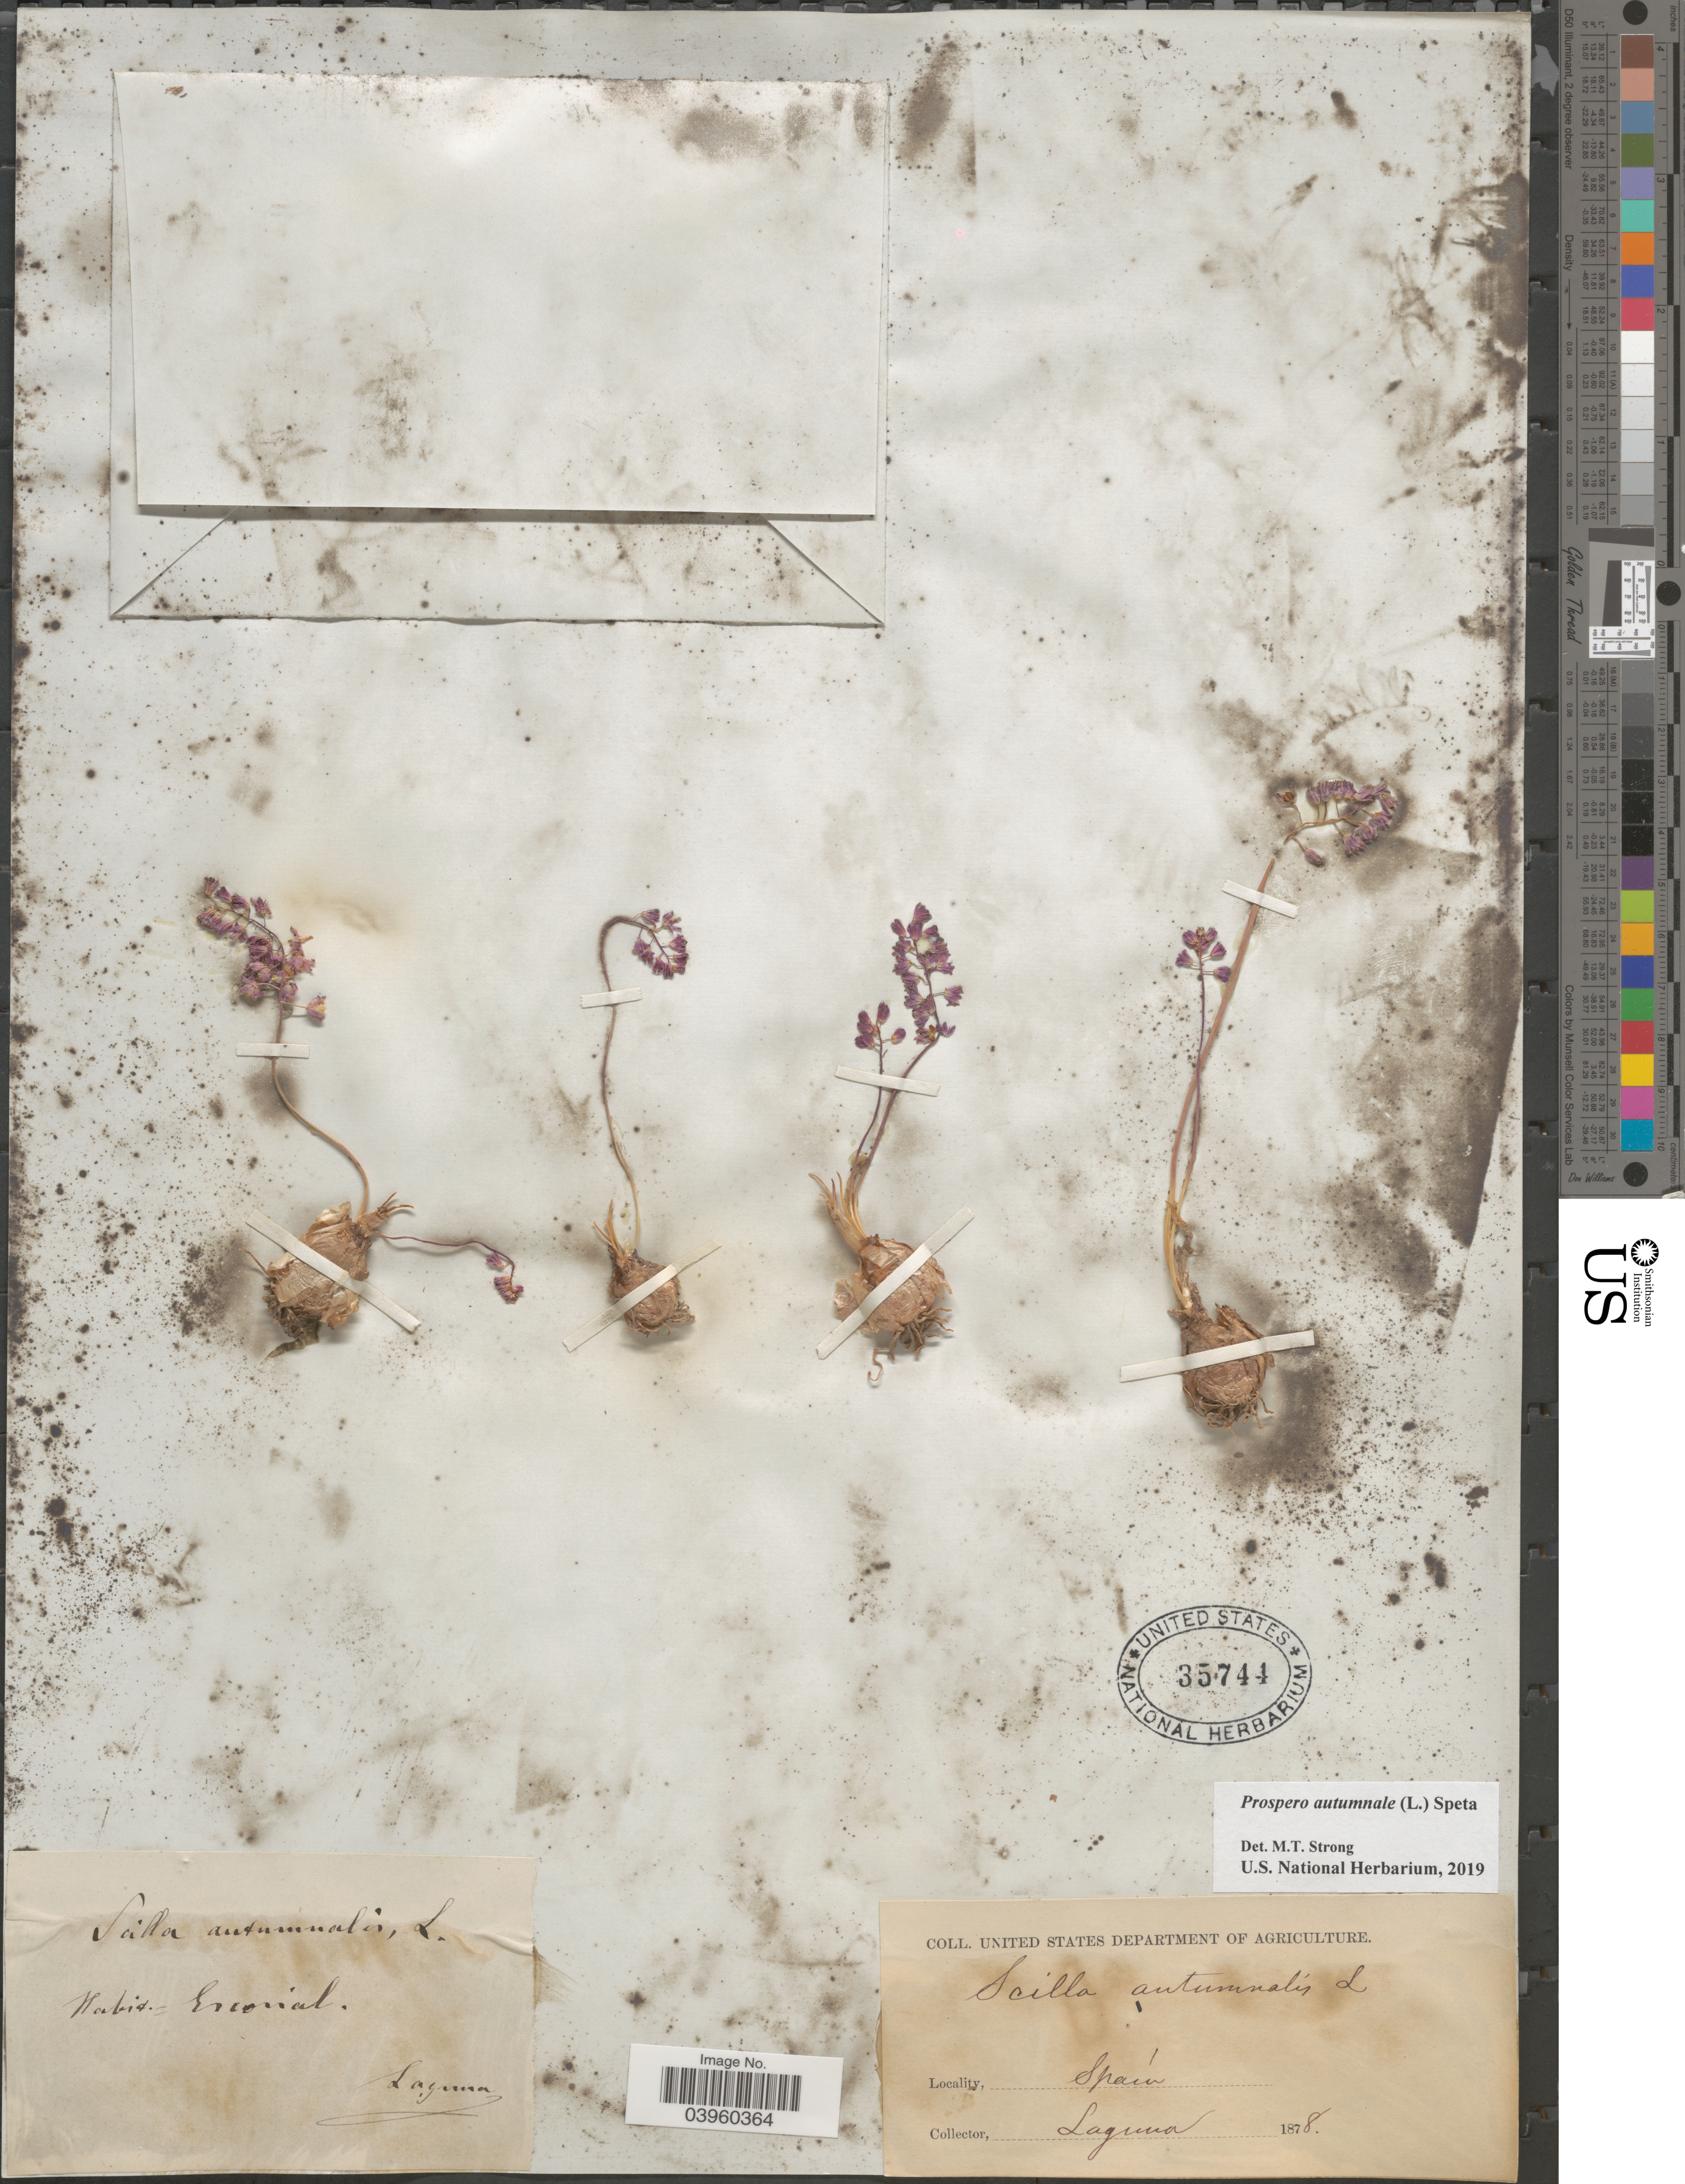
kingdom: Plantae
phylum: Tracheophyta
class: Liliopsida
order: Asparagales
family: Asparagaceae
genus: Prospero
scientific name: Prospero autumnale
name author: (L.) Speta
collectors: -. Laguna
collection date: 1878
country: Spain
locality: Escorial.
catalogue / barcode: US 35744